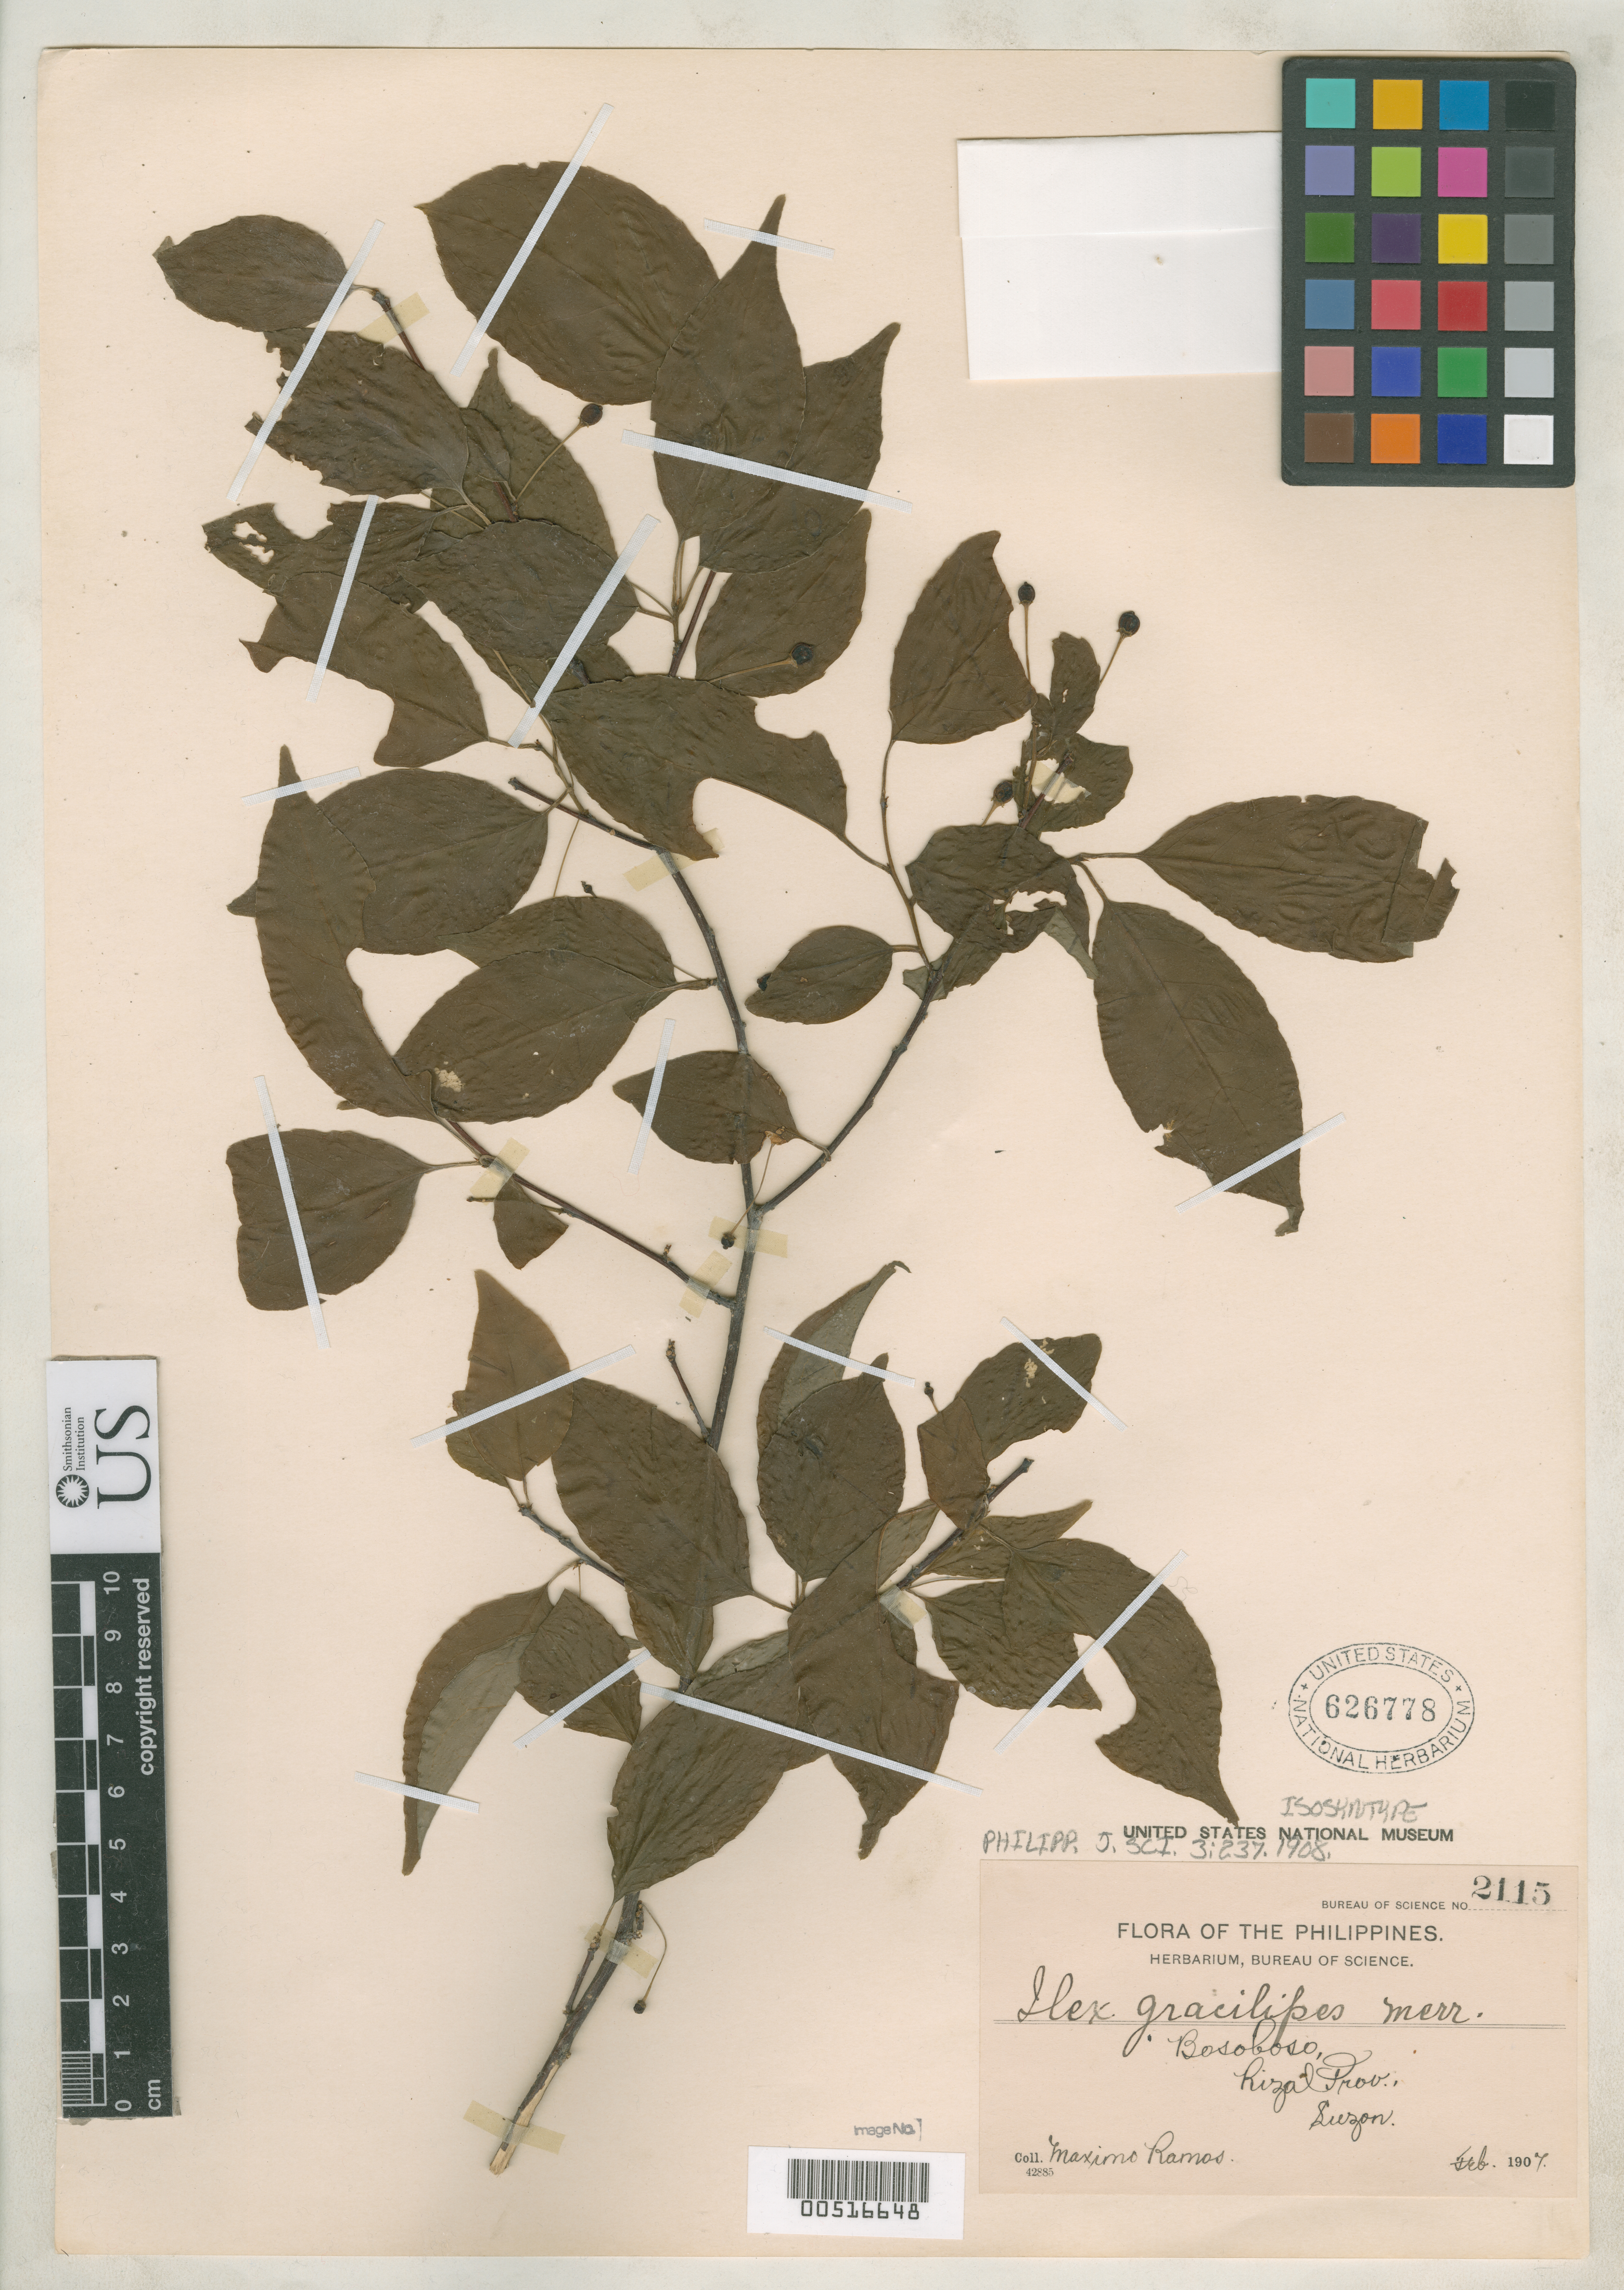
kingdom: Plantae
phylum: Tracheophyta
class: Magnoliopsida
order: Aquifoliales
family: Aquifoliaceae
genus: Ilex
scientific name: Ilex gracilipes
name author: Merr.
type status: Isosyntype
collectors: M. Ramos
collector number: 2115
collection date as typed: Feb 1907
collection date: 1907-02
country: Philippines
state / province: Calabarzon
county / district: Rizal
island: Luzon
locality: Bosoboso.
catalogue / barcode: US 626778